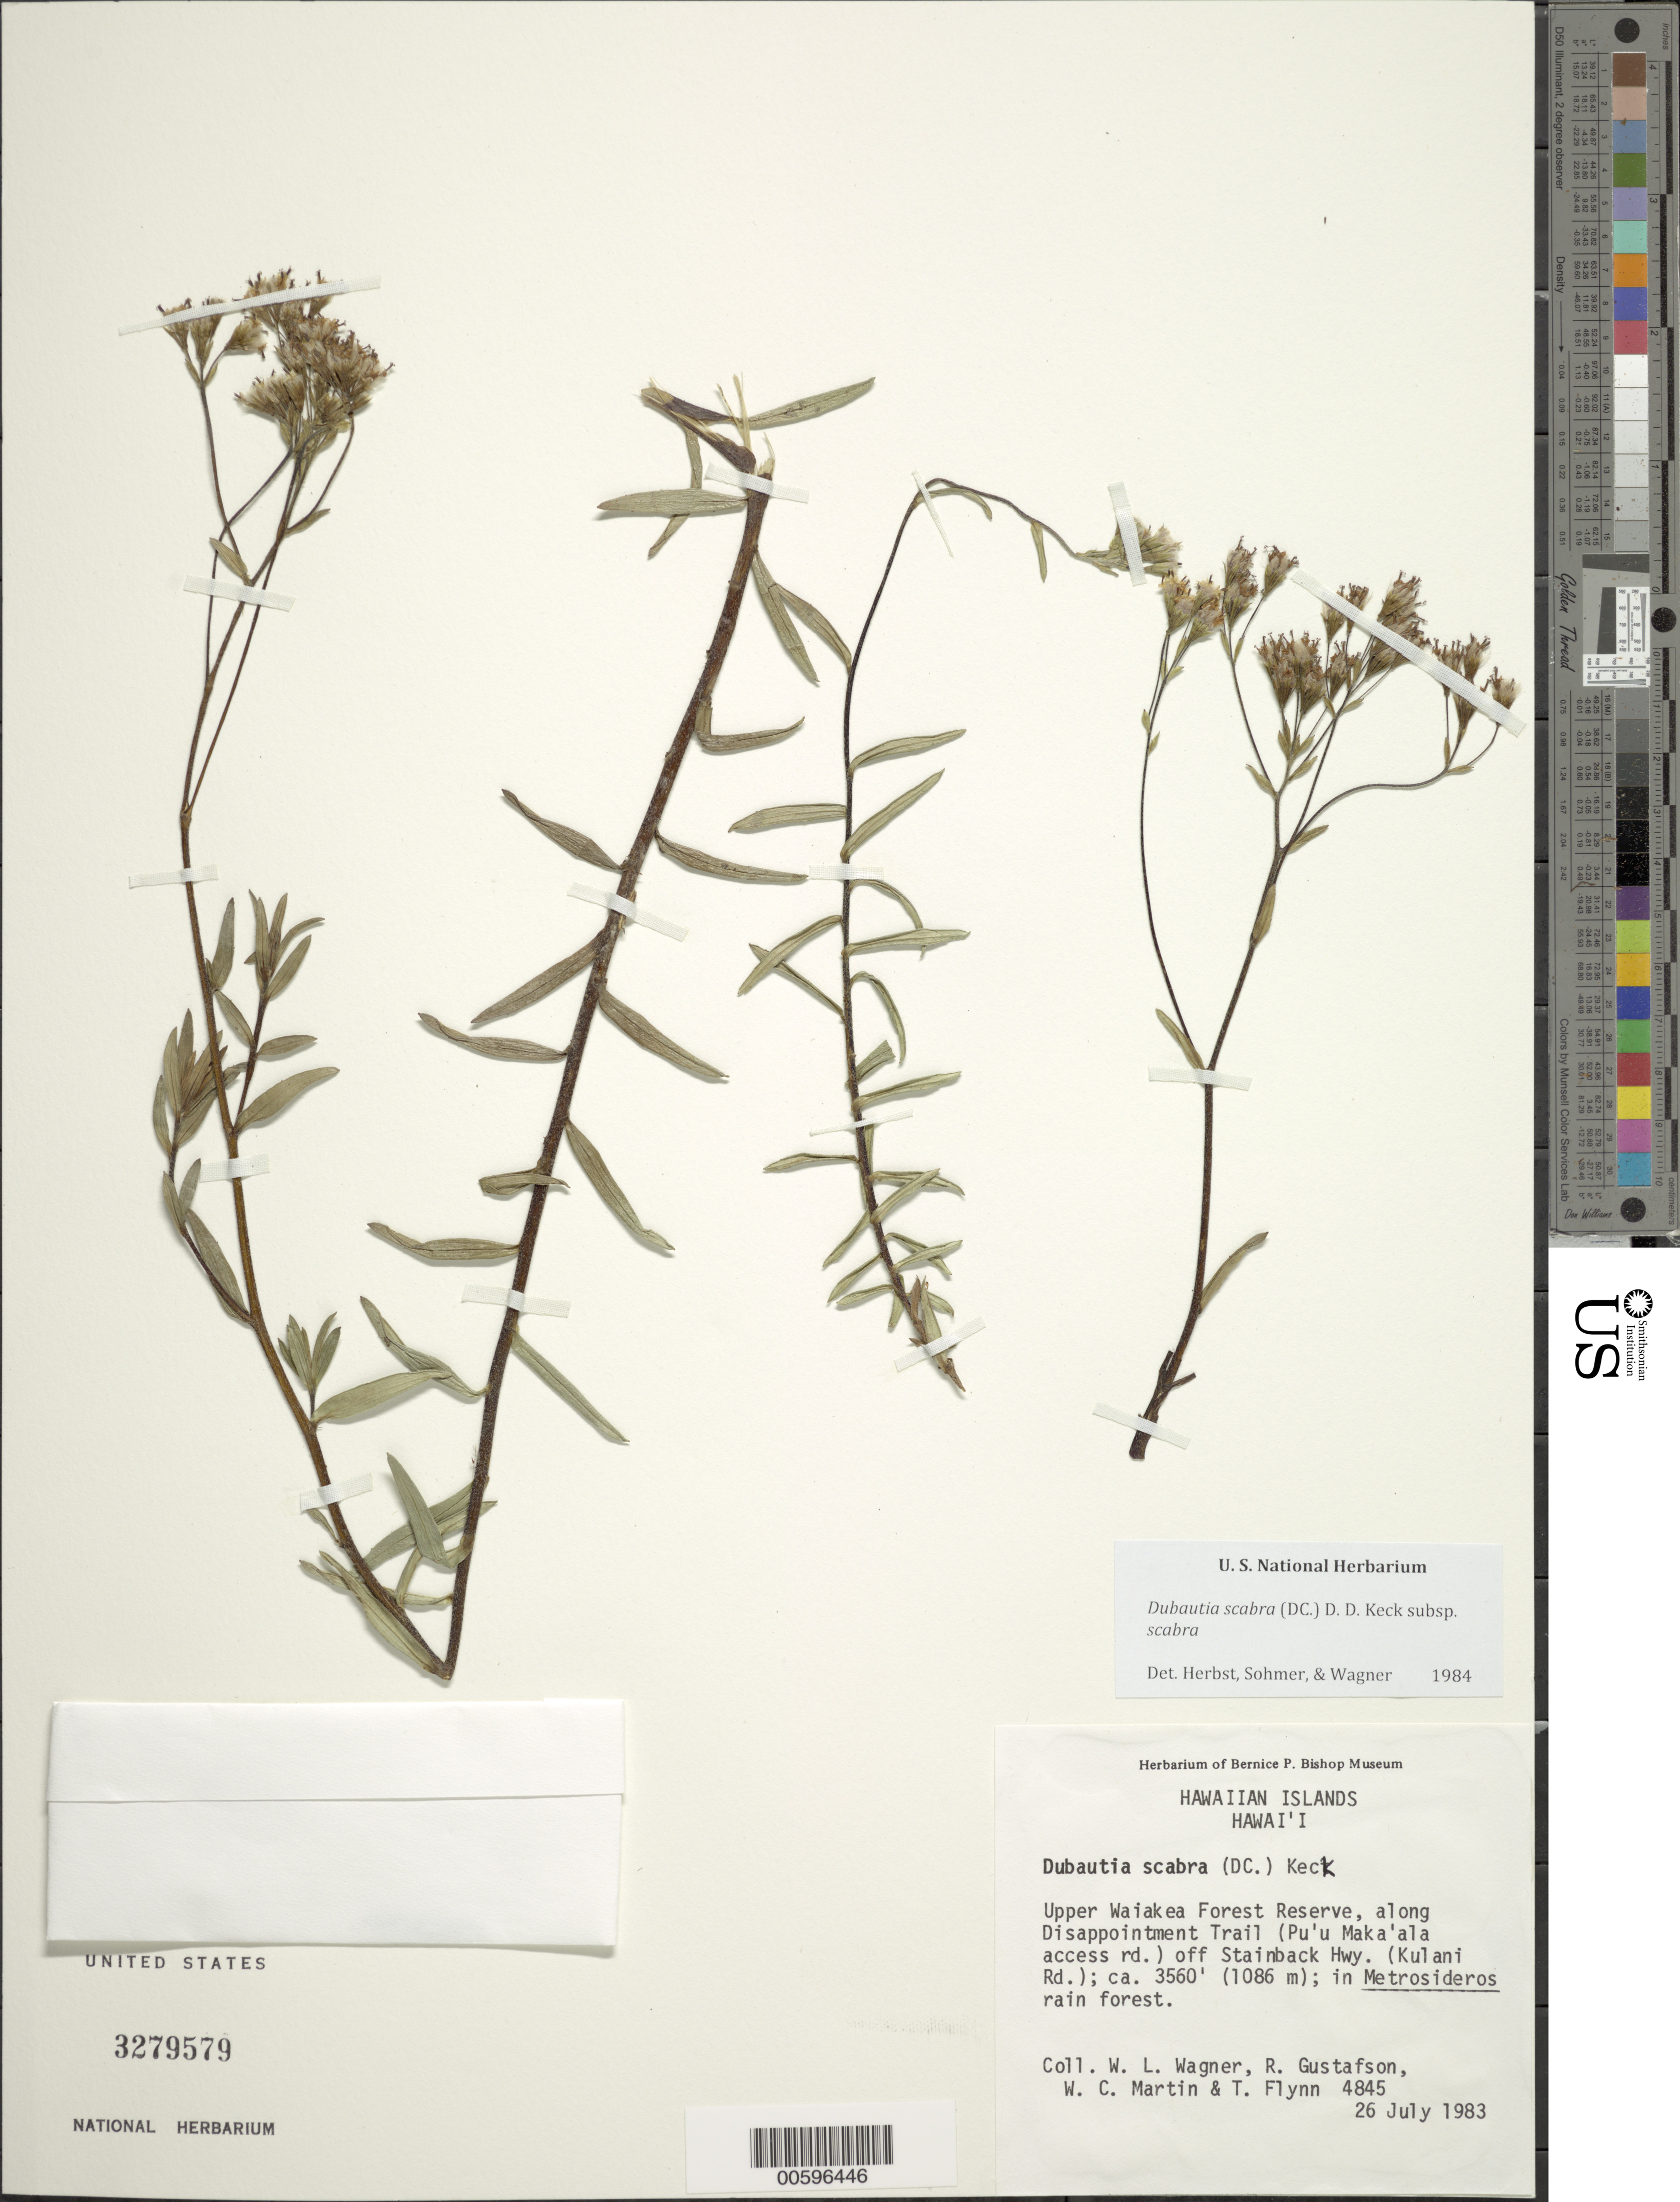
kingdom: Plantae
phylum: Tracheophyta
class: Magnoliopsida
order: Asterales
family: Asteraceae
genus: Dubautia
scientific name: Dubautia scabra subsp. scabra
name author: (DC.) D.D. Keck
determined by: Herbst, D. R.; Sohmer, S. H.; Wagner, W. L.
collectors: W. L. Wagner, R. Gustafson, W. C. Martin & T. W. Flynn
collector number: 4845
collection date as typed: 26 Jul 1983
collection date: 1983-07-26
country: United States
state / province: Hawaii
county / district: Hawaii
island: Hawaii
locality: Upper Waiakea For Res, along Disappointment Trail (Pu'u Maka'ala access rd) off Stainback Hwy. (Kulani Rd).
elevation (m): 1086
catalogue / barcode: US 3279579